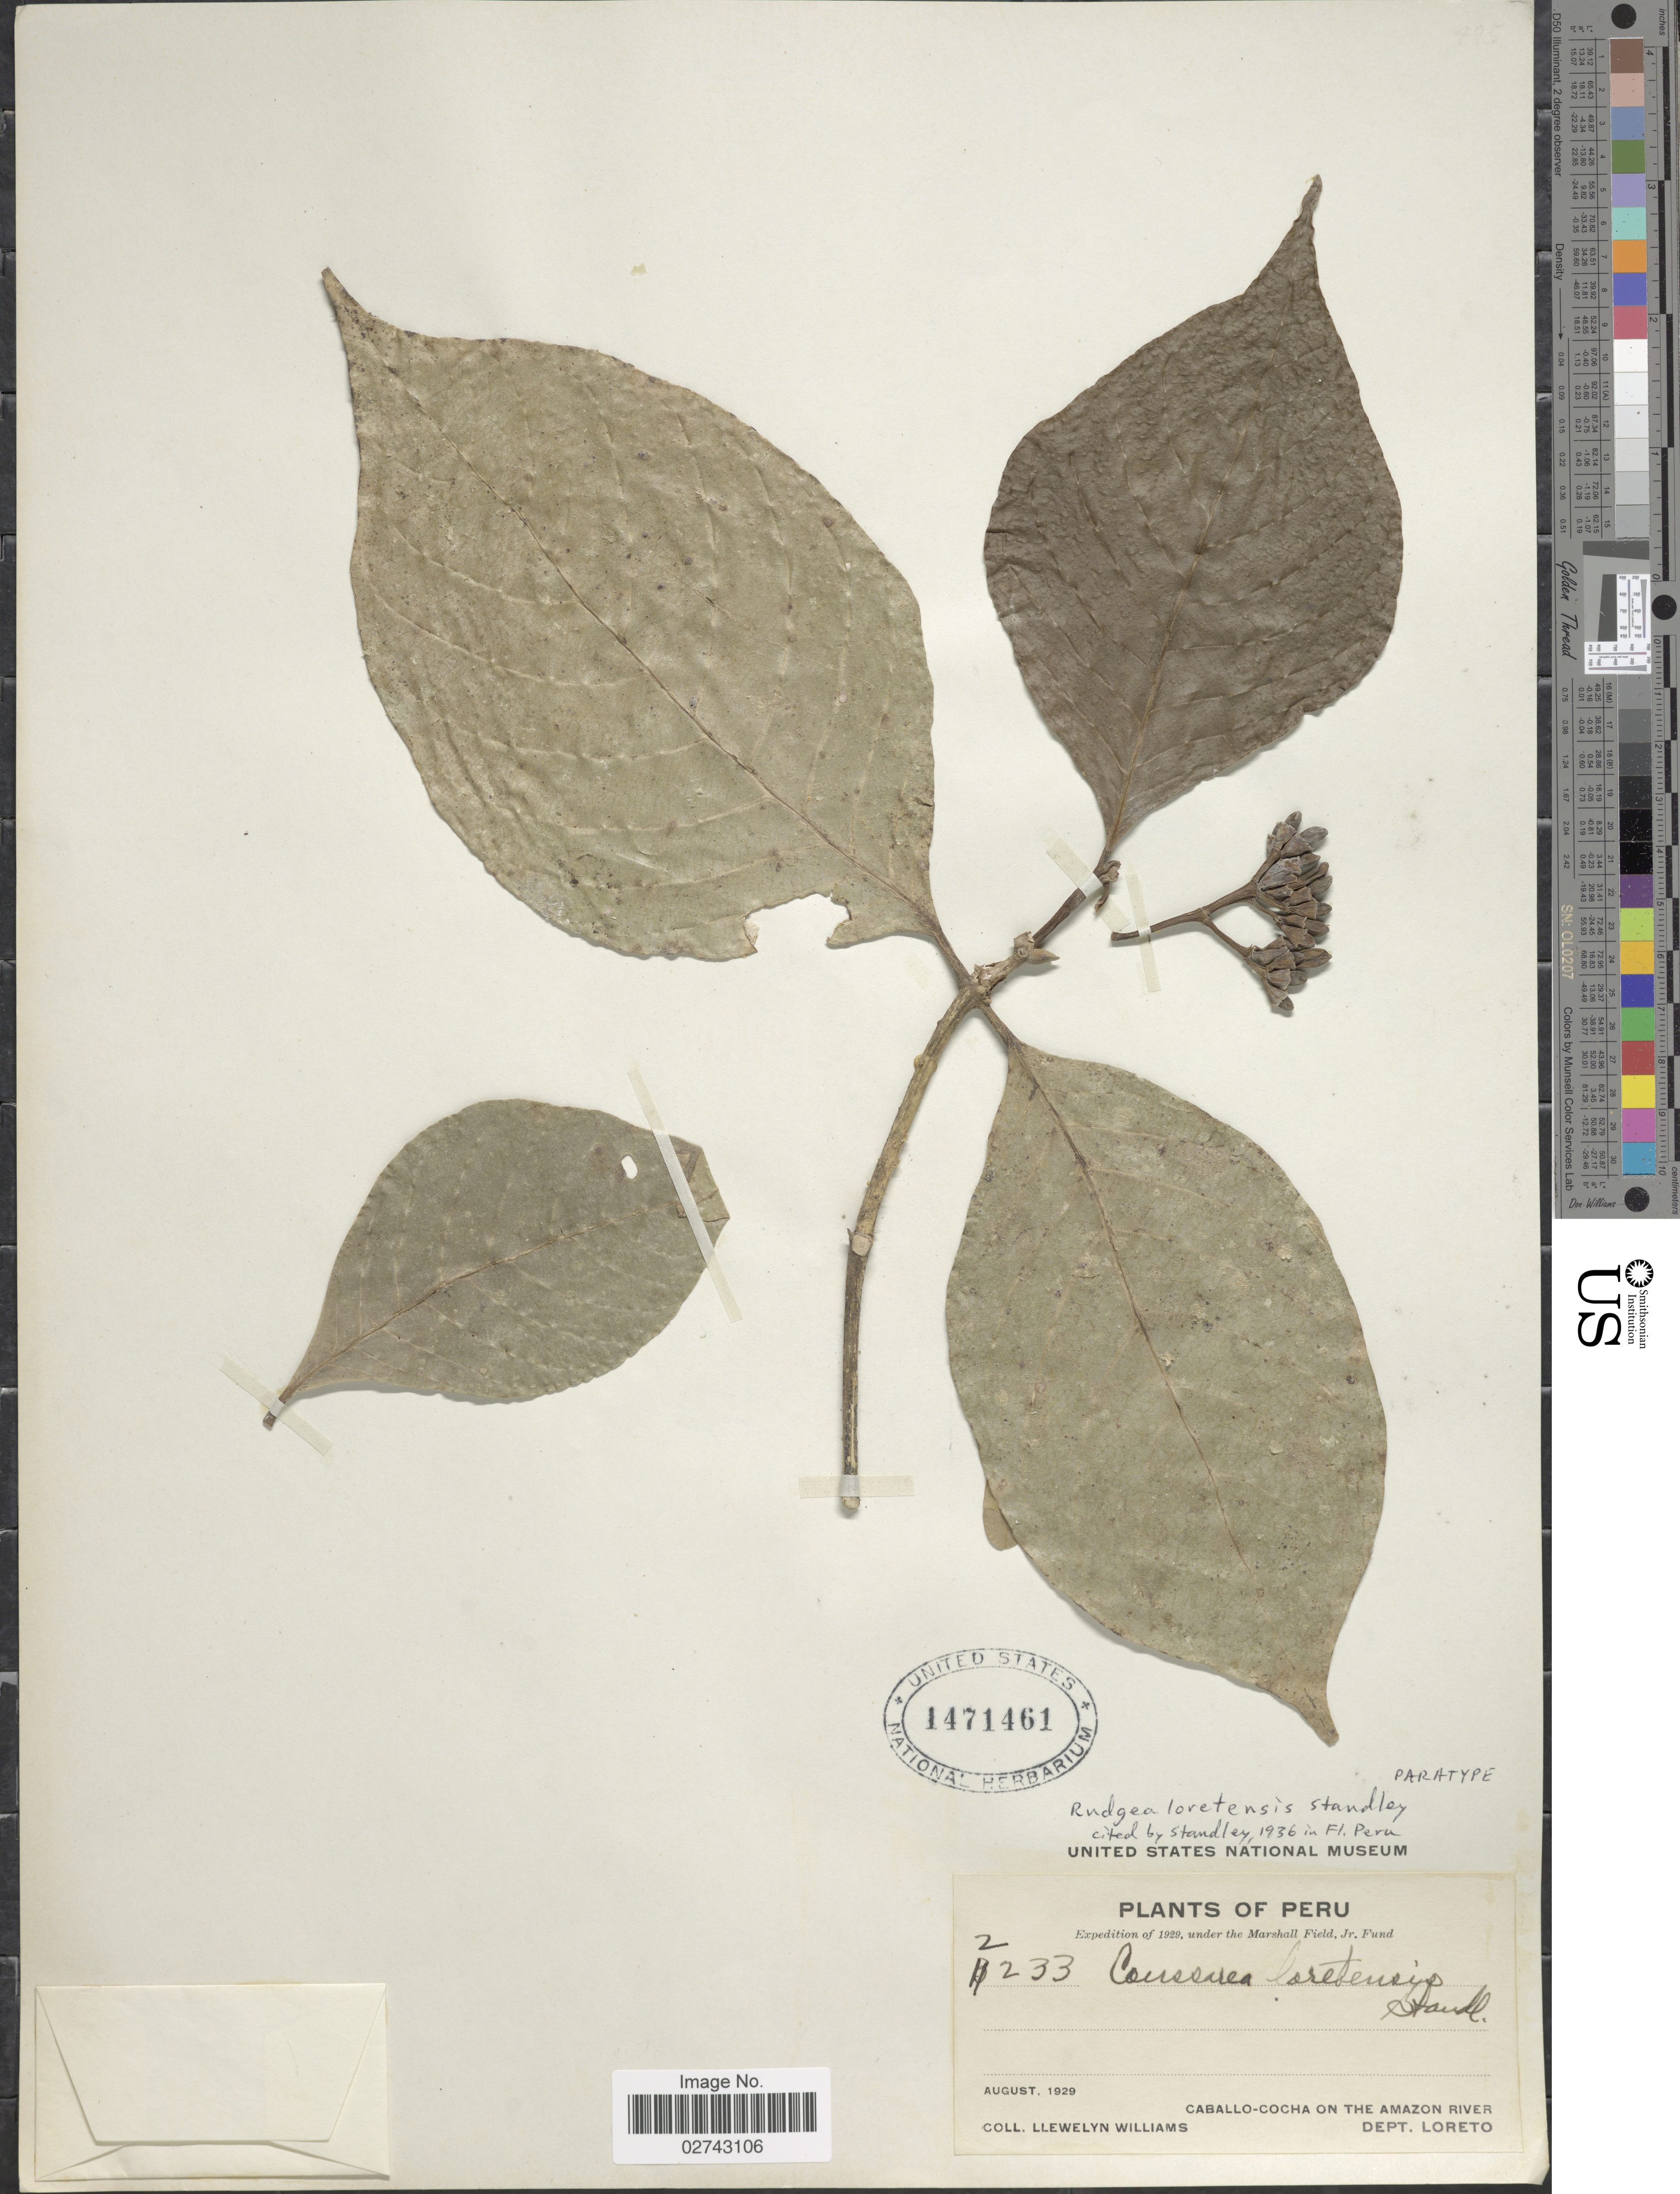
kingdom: Plantae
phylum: Tracheophyta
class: Magnoliopsida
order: Gentianales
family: Rubiaceae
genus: Rudgea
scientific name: Rudgea loretensis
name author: Standl.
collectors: Ll. Williams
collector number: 2233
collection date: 1929-08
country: Peru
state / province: Loreto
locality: Caballo-Cocha on the Amazon River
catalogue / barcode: US 1471461